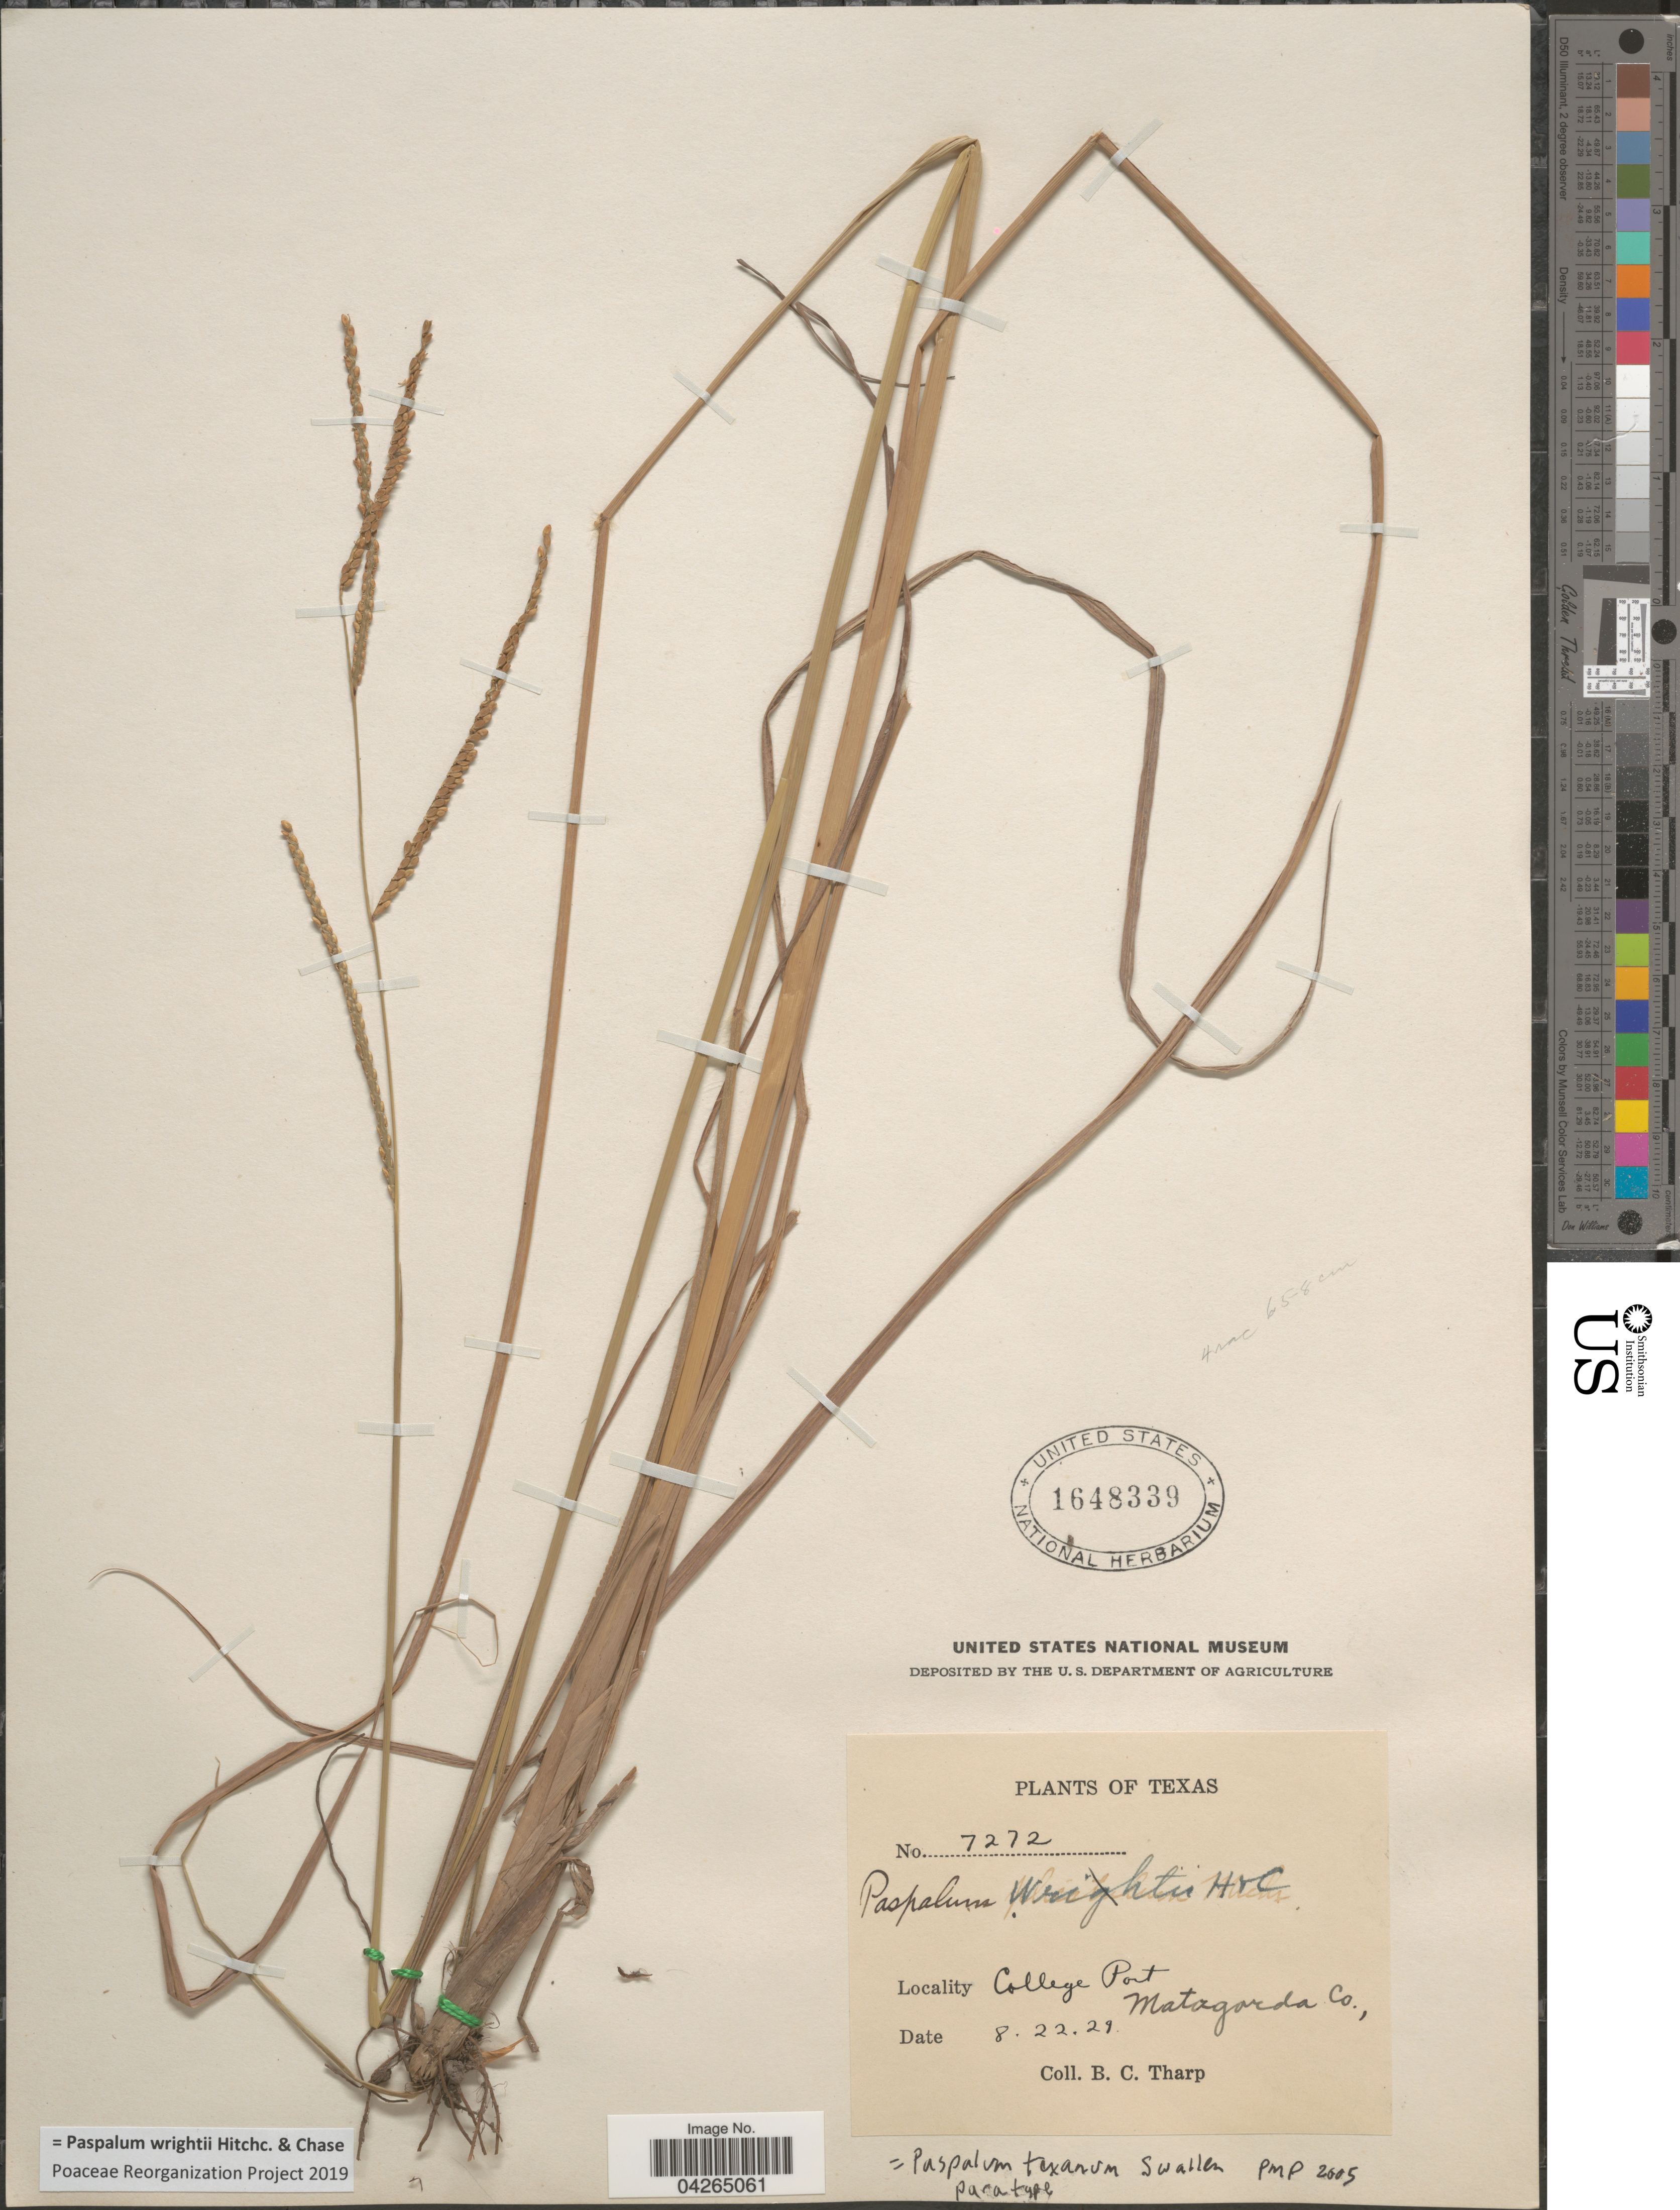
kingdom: Plantae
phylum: Tracheophyta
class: Liliopsida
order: Poales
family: Poaceae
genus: Paspalum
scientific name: Paspalum wrightii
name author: Hitchc. & Chase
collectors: B. C. Tharp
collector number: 7272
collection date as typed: Transcribed d/m/y: 22/8/29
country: United States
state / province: Texas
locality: College Port. Matagorda Co.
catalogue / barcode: US 1648339